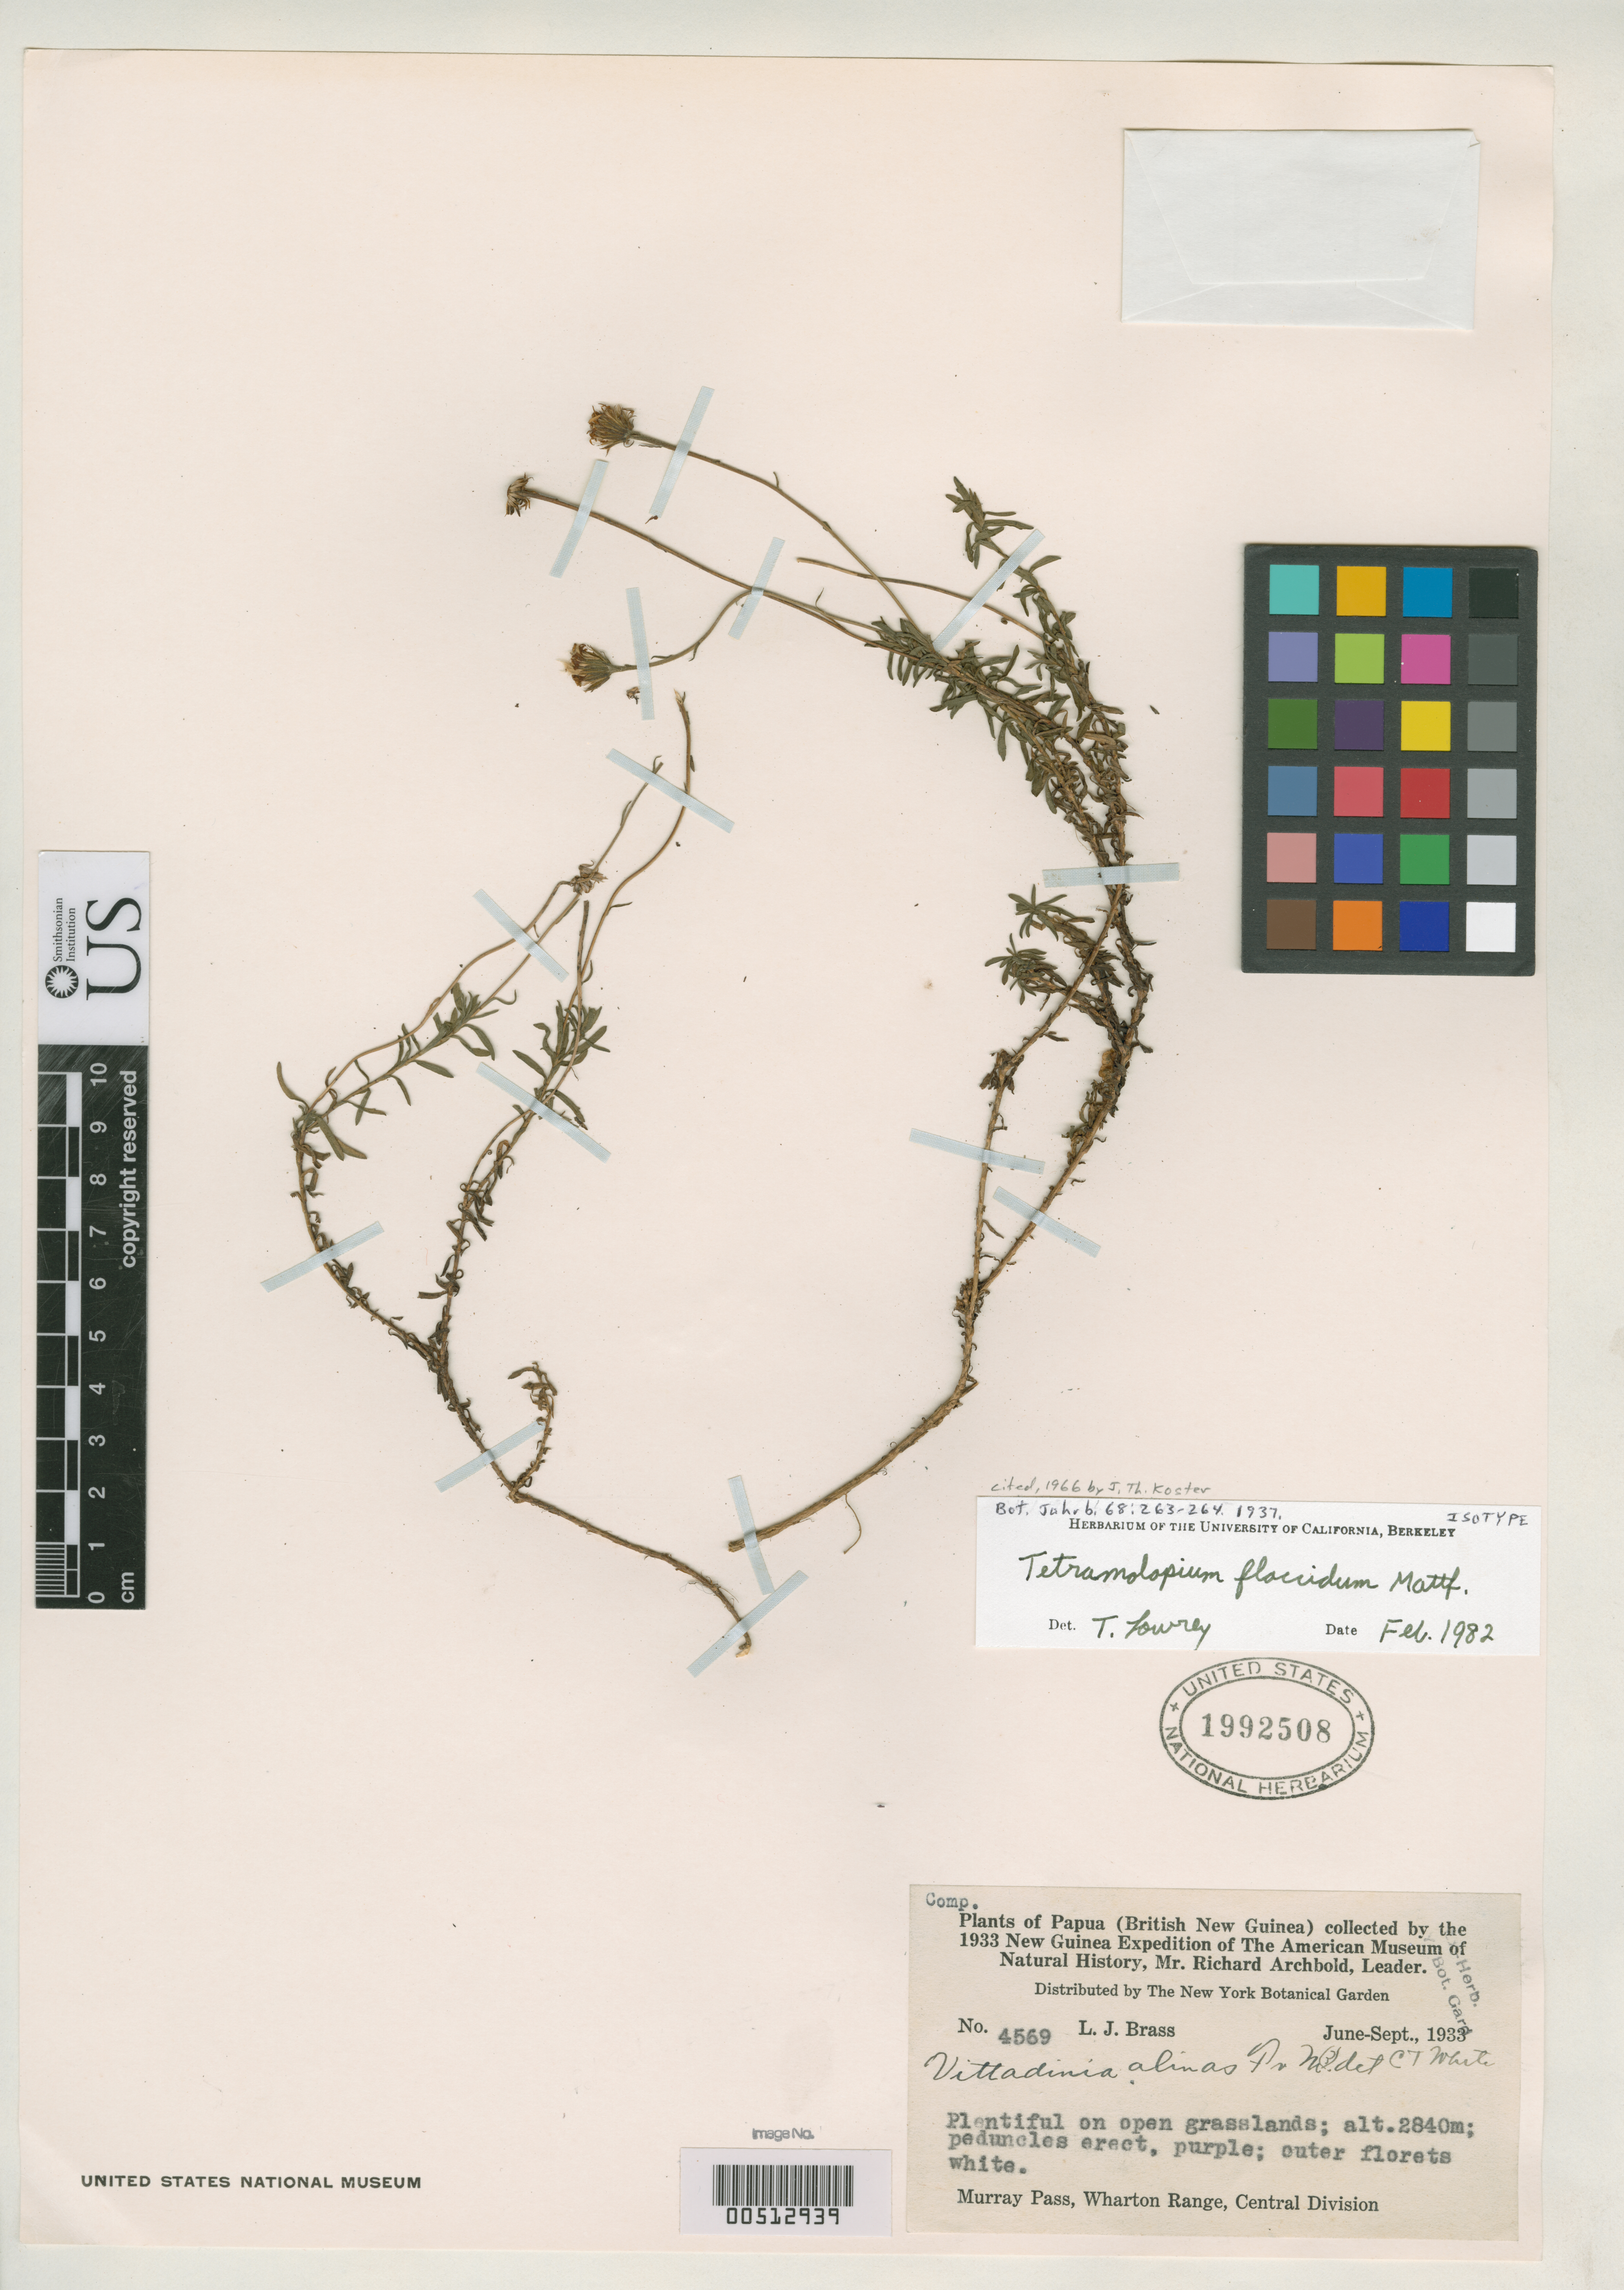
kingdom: Plantae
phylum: Tracheophyta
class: Magnoliopsida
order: Asterales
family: Asteraceae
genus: Tetramolopium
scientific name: Tetramolopium flaccidum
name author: Mattf.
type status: Isotype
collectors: L. J. Brass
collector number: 4569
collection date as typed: Jun 1933 to -- Sep 1933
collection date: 1933-06/1933-09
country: Papua New Guinea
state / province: Central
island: New Guinea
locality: Murray Pass, Wharton Range.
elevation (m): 2840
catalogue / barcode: US 1992508